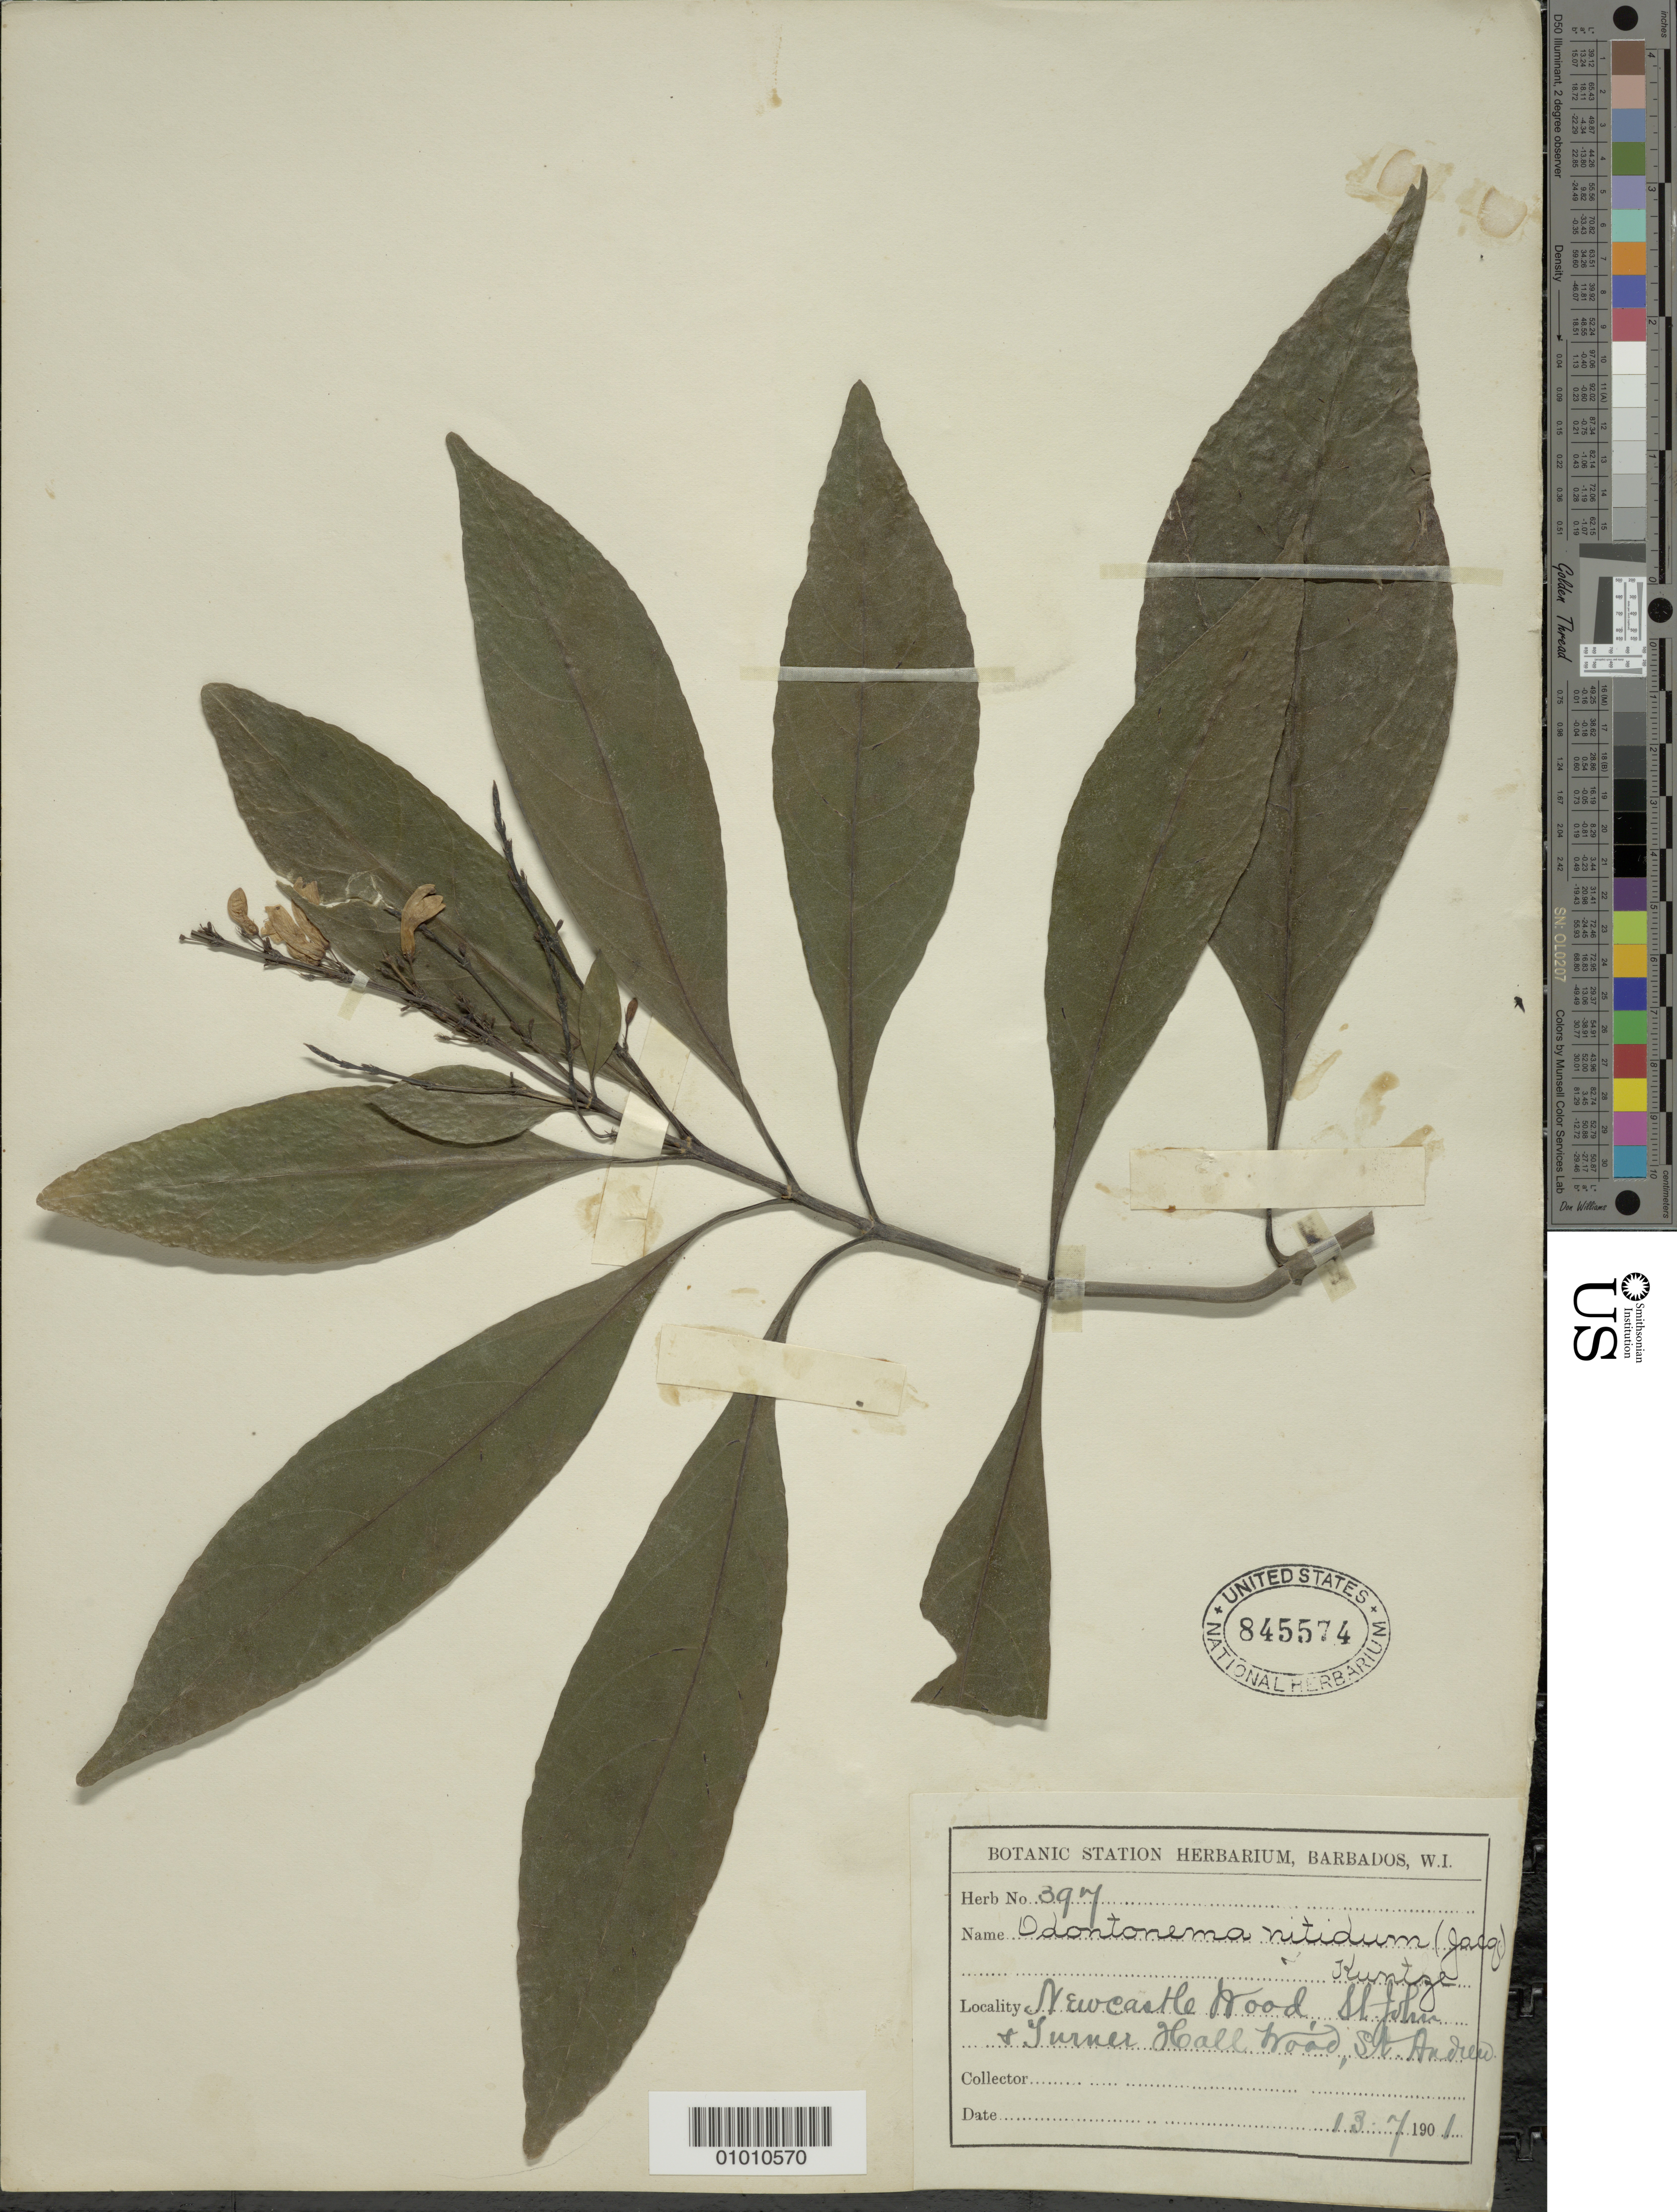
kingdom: Plantae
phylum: Tracheophyta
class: Magnoliopsida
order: Lamiales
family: Acanthaceae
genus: Odontonema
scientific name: Odontonema nitidum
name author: (Jacq.) Kuntze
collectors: ex herb. Bot. Sta. Barbados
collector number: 397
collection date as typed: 13 Jul 1901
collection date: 1901-07-13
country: Barbados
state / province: Saint Andrew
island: Barbados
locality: Newcastle Wood, St. John and Turner Hall Wood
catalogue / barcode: US 845574